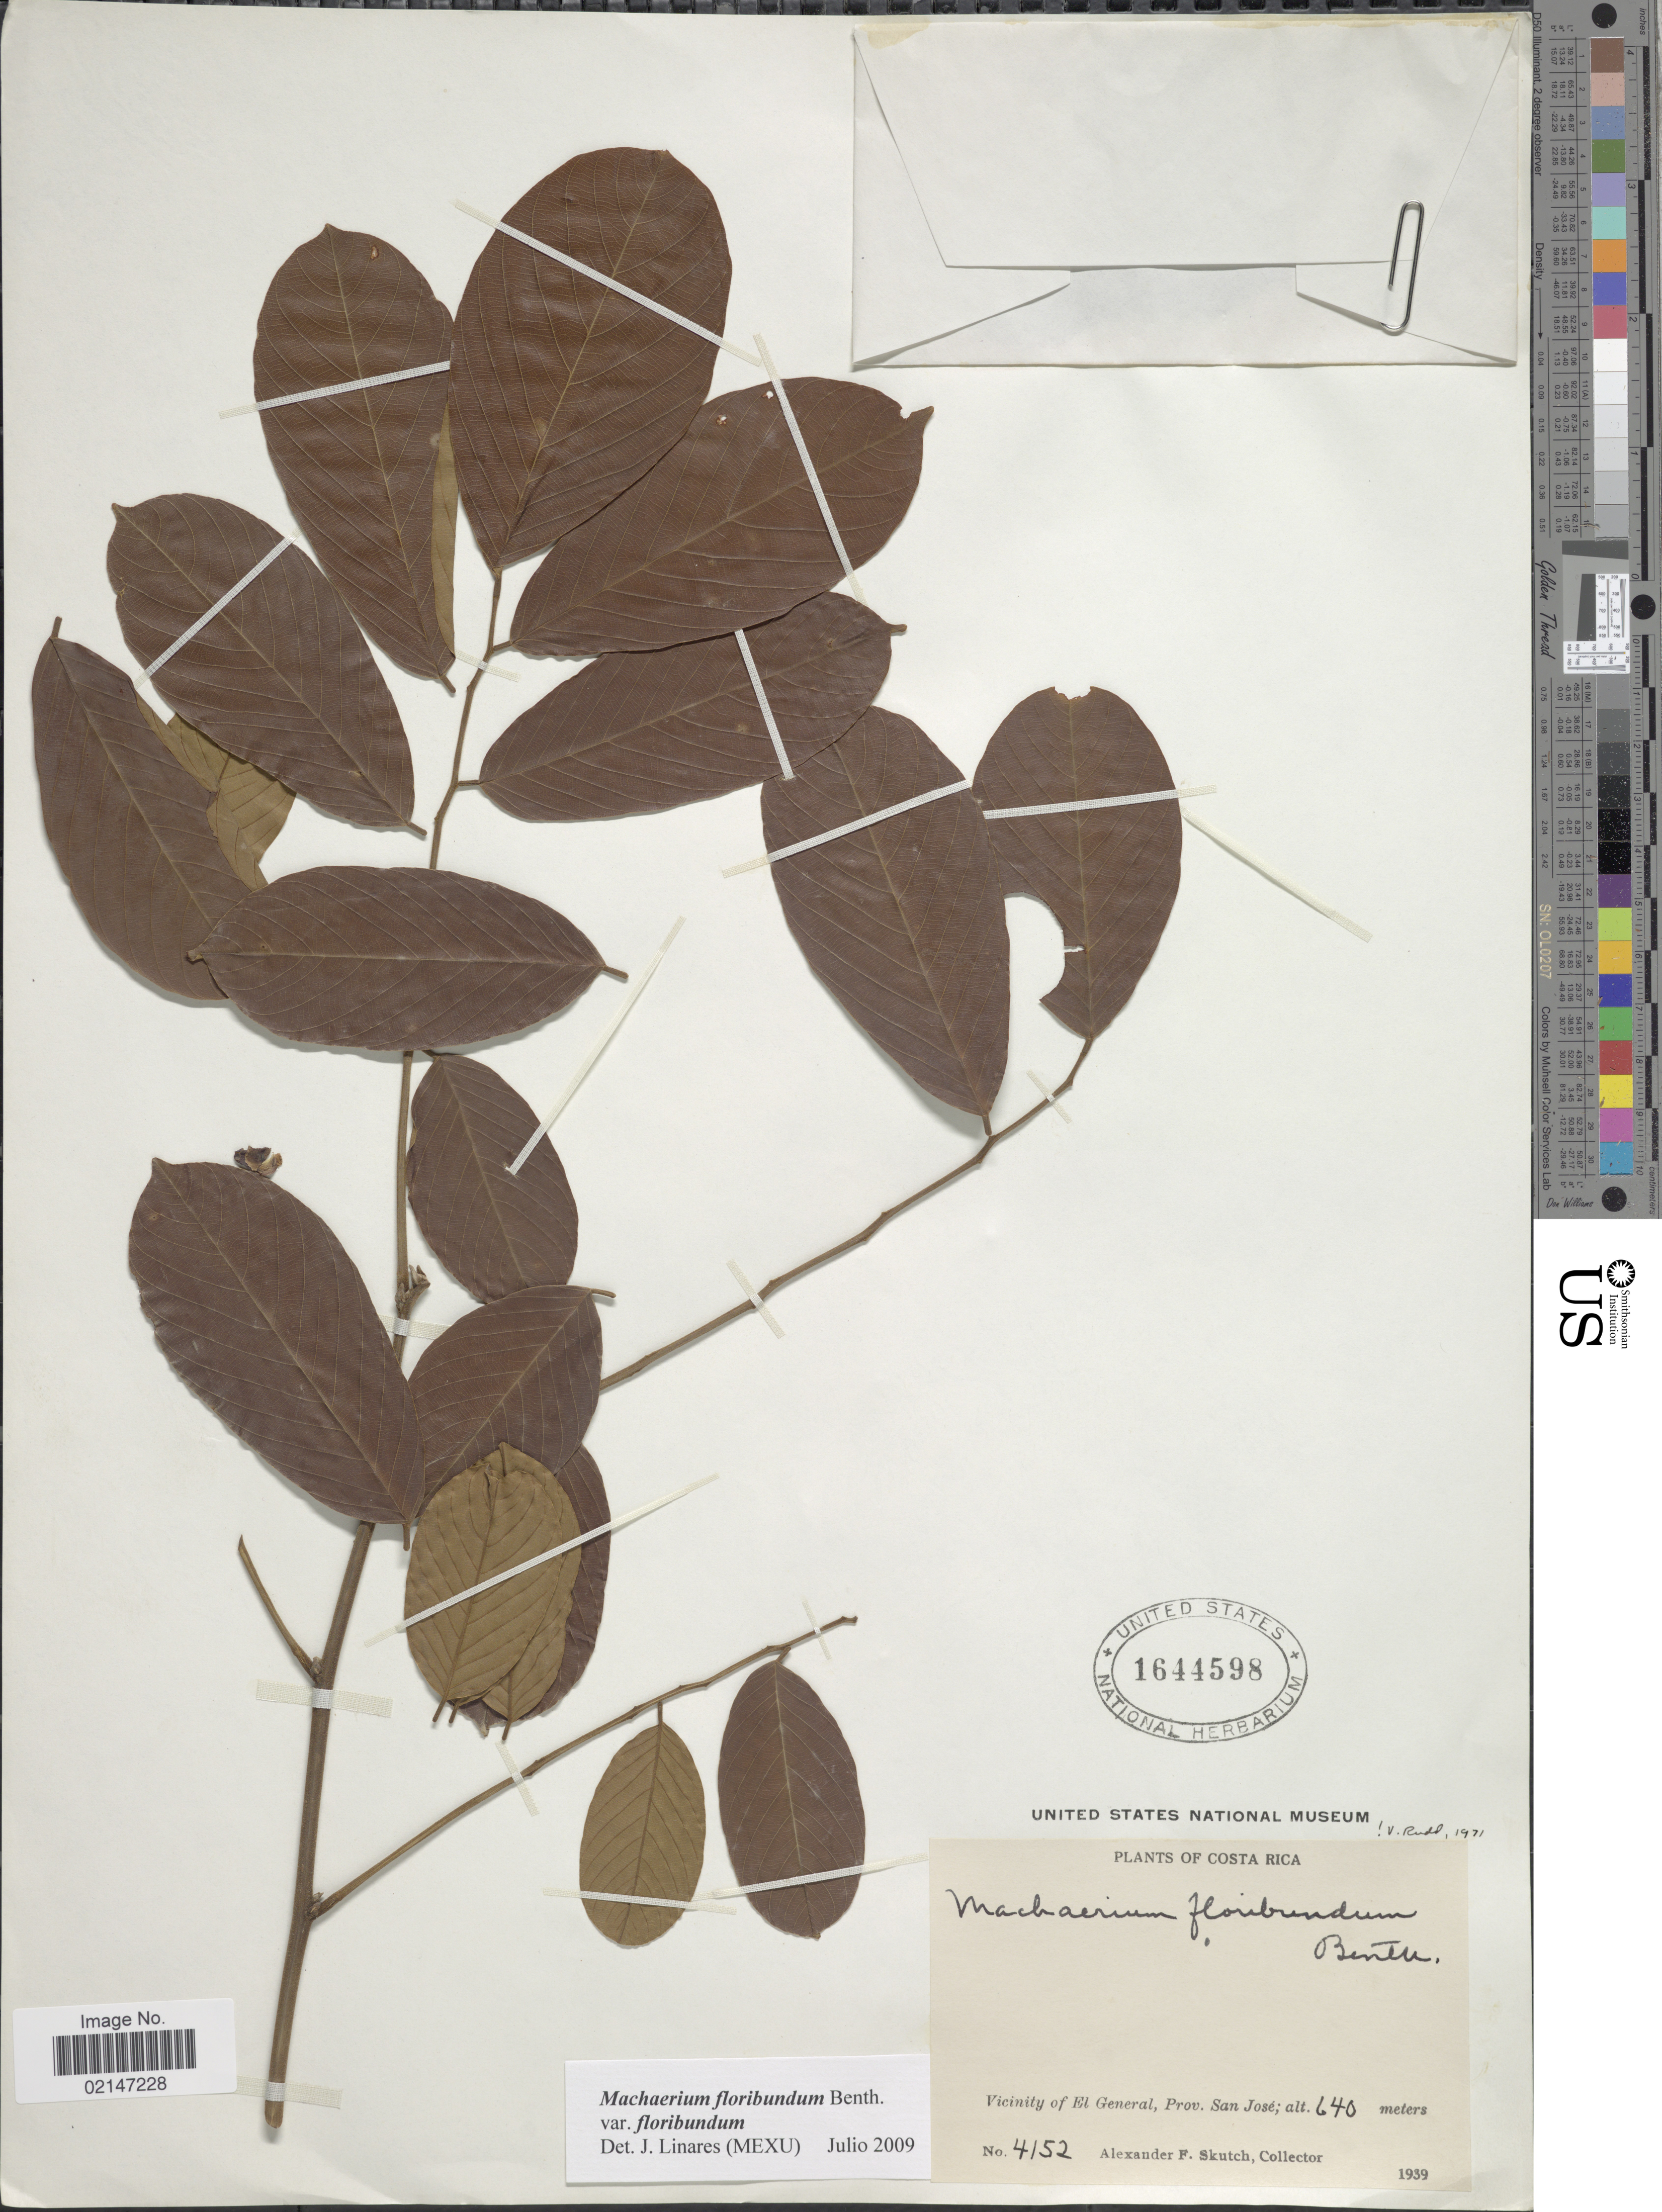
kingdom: Plantae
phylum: Tracheophyta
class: Magnoliopsida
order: Fabales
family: Fabaceae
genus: Machaerium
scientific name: Machaerium floribundum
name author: Benth.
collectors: A. F. Skutch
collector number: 4152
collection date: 1939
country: Costa Rica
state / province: San José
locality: Vicinity of El General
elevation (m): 640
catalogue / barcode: US 1644598